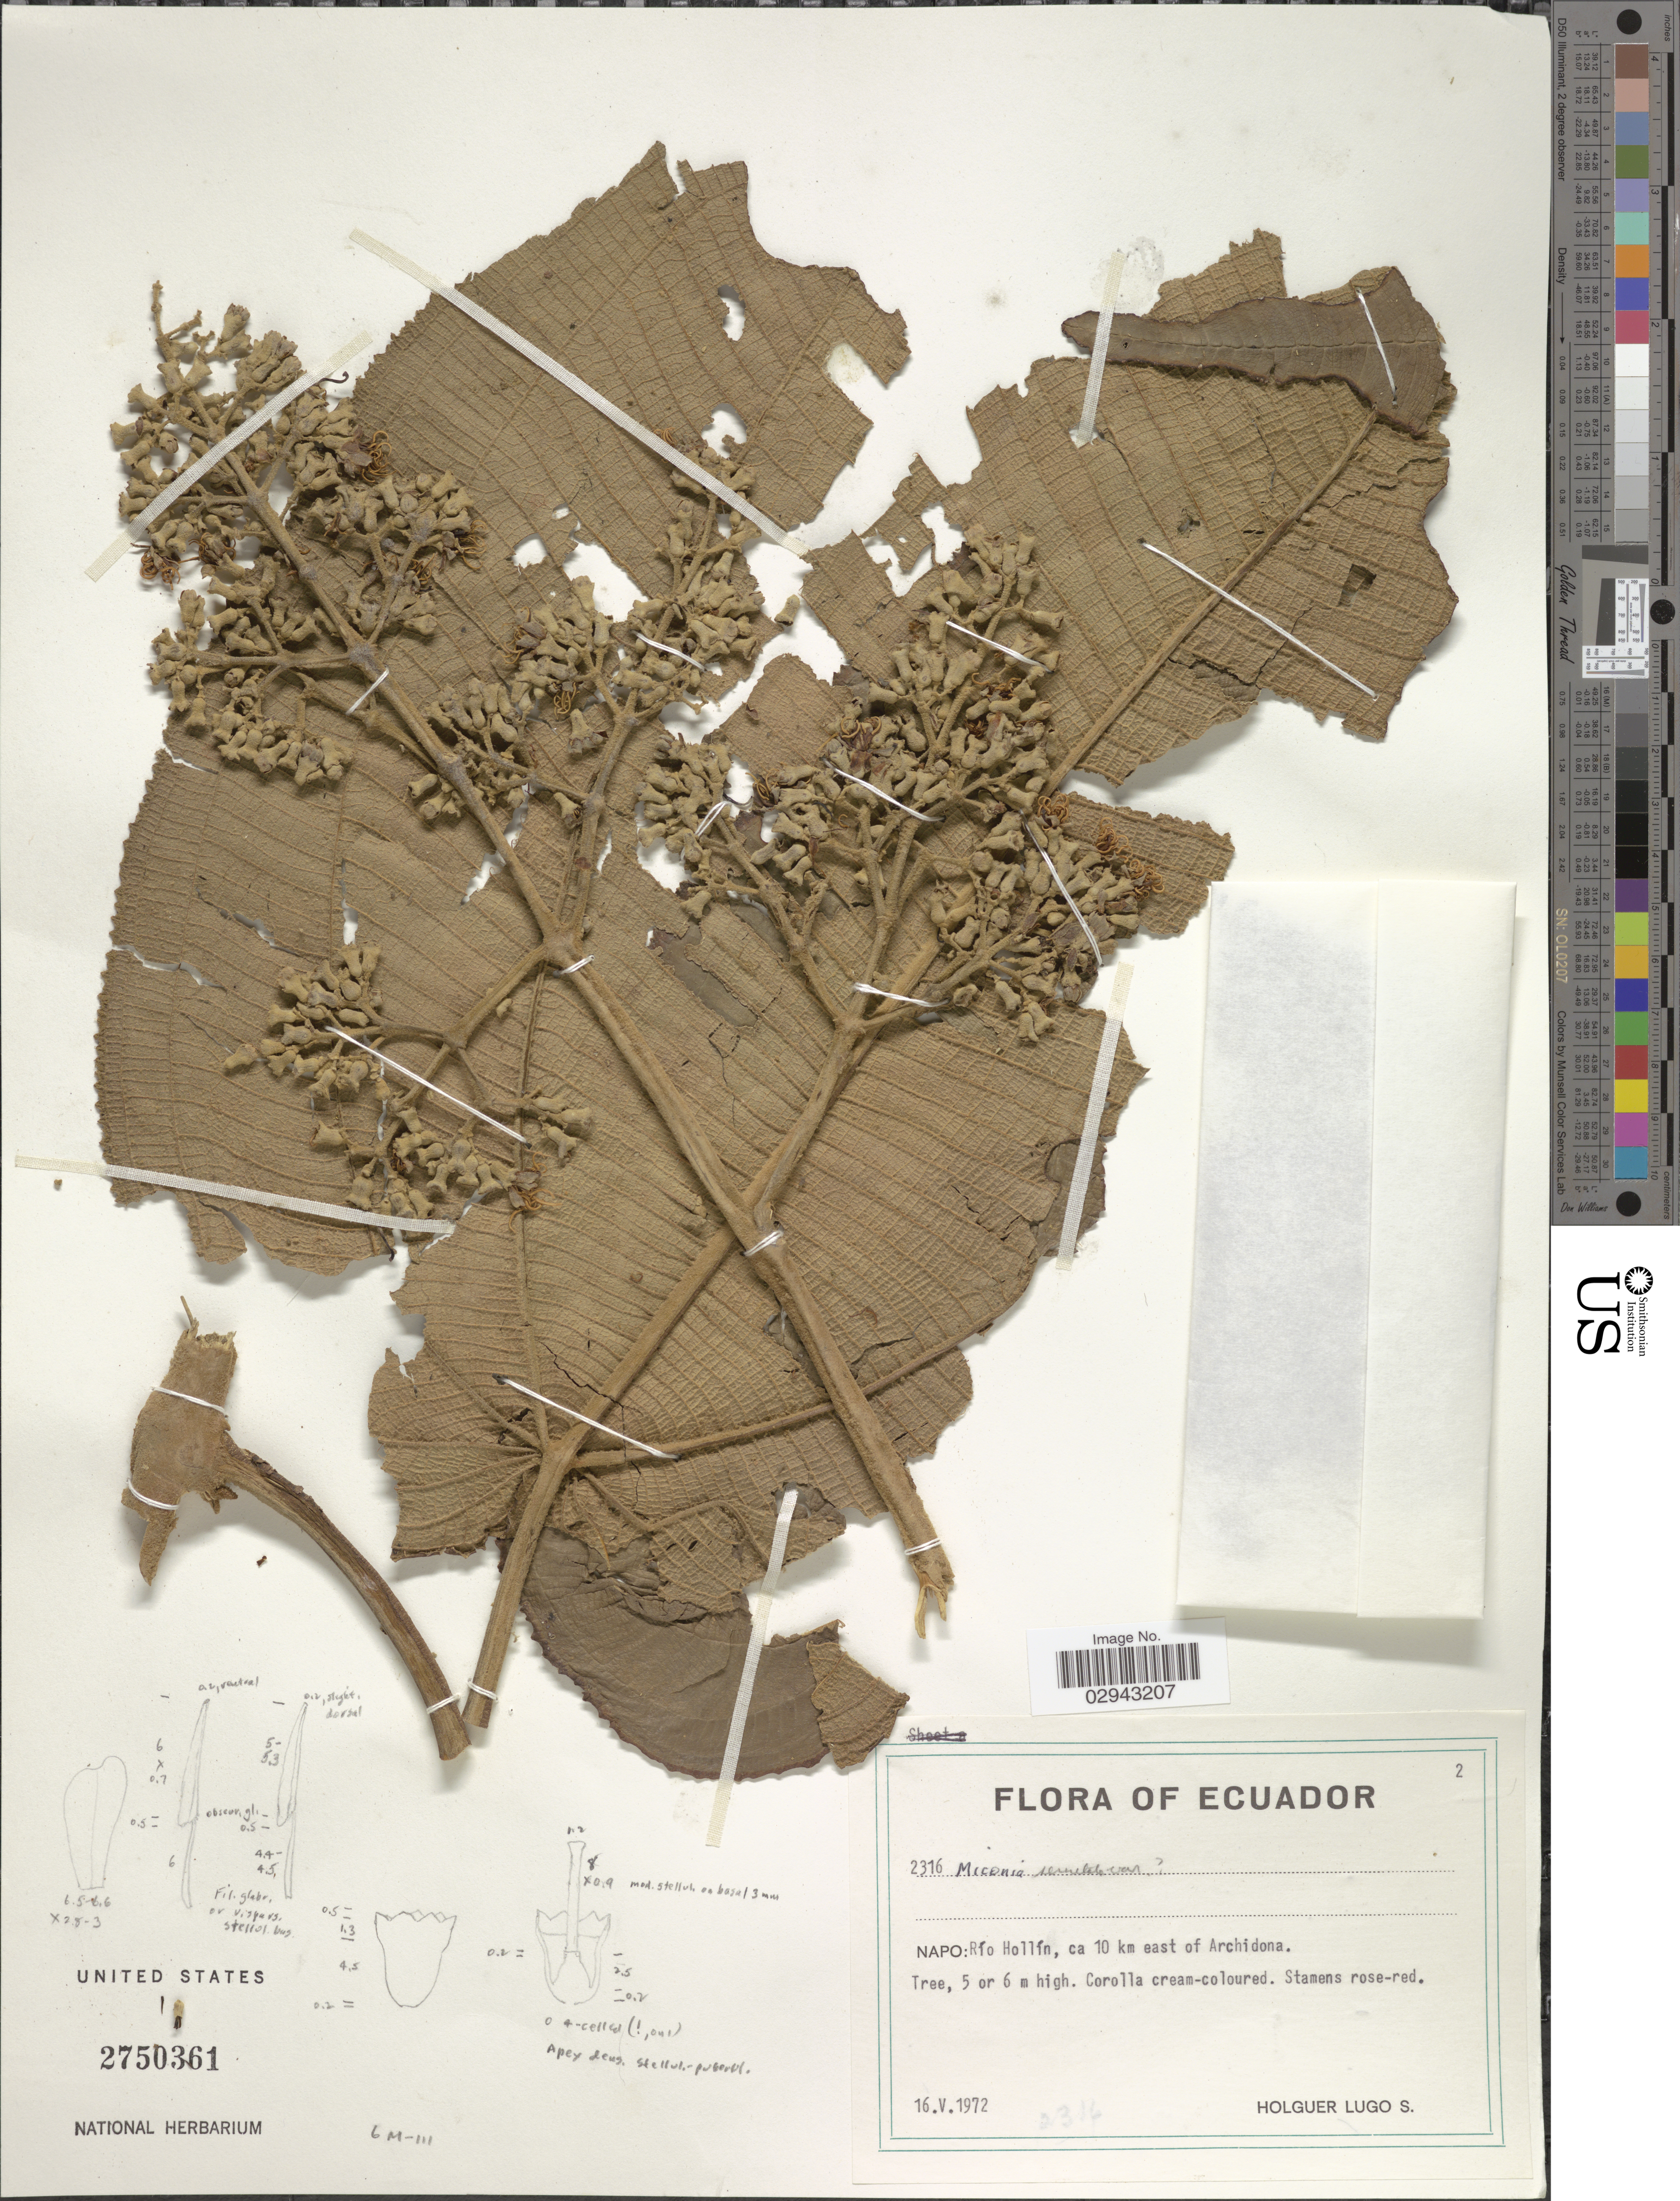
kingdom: Plantae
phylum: Tracheophyta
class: Magnoliopsida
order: Myrtales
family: Melastomataceae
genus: Miconia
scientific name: Miconia serrulata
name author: (DC.) Naudin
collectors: H. Lugo S.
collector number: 2316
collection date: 1972-05-16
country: Ecuador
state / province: Napo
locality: Río Hollín, ca 10 km east of Archidona.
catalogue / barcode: US 2750361